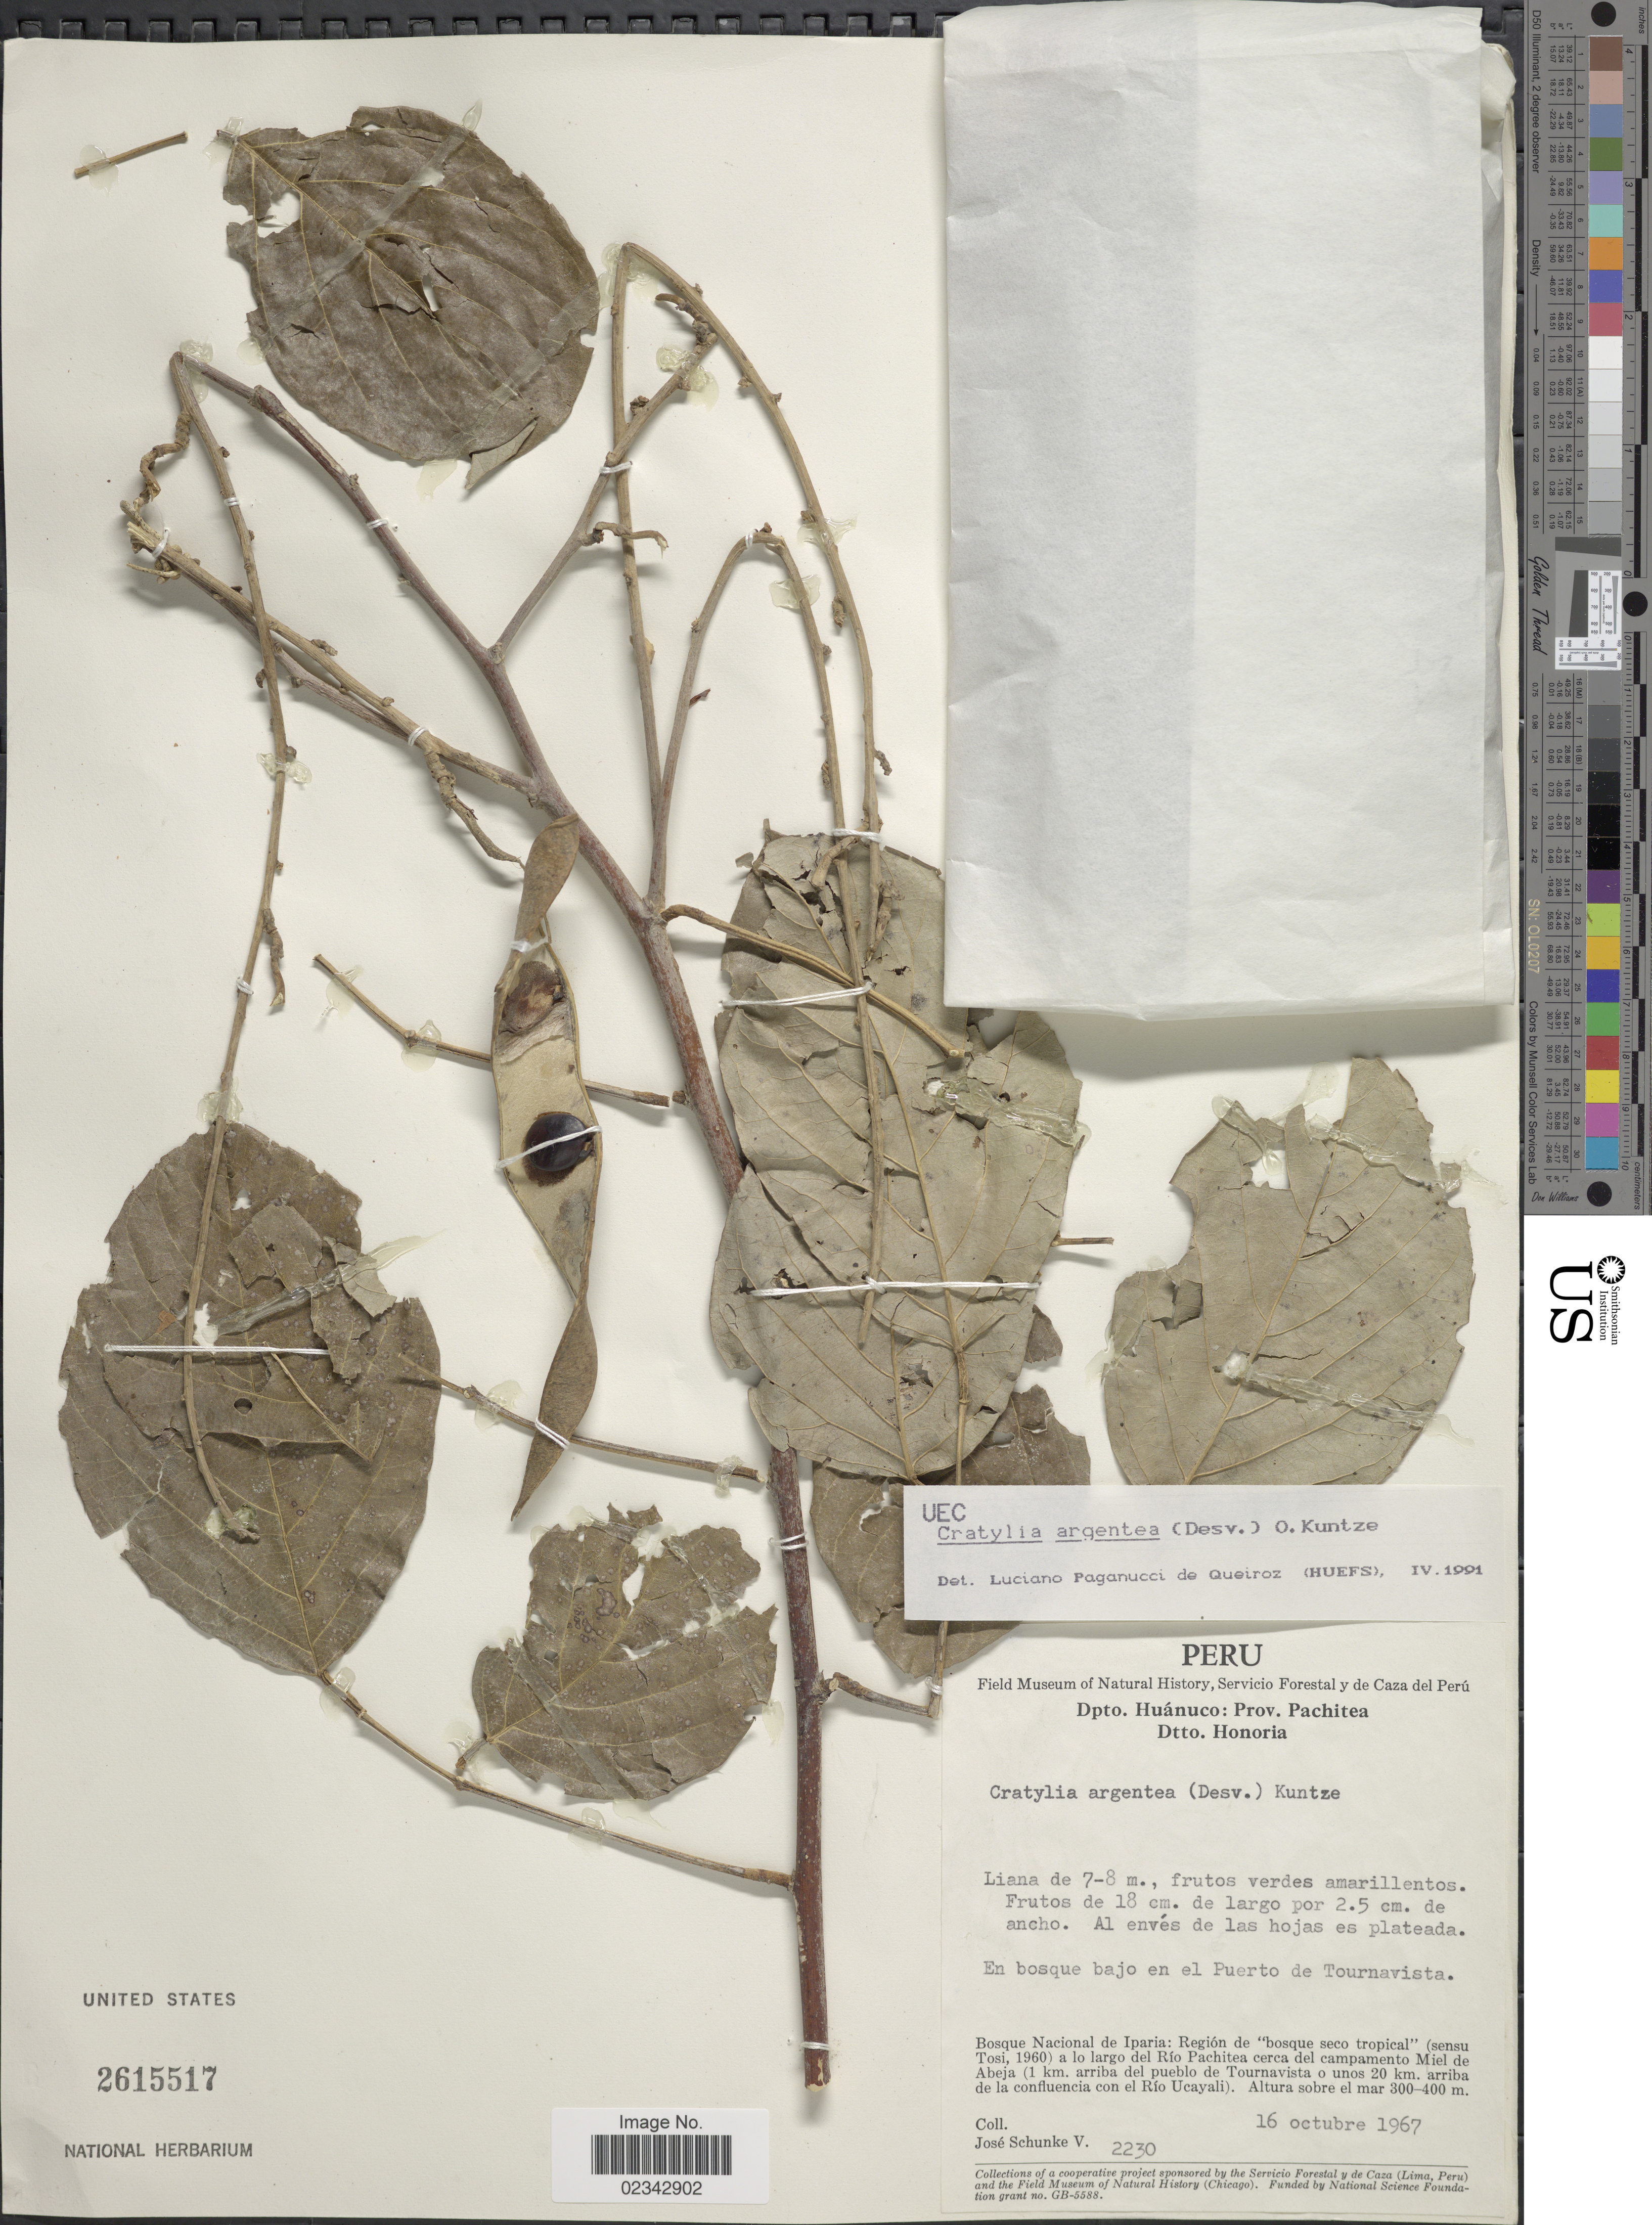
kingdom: Plantae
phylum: Tracheophyta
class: Magnoliopsida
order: Fabales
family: Fabaceae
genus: Cratylia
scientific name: Cratylia argentea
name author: (Desv.) Kuntze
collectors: J. Schunke Vigo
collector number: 2230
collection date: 1967-10-16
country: Peru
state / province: Huánuco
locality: Dpto. Huánico: Prov. Pachitea, Dtto. Honoria, En bosque bajo en el Puerto de Tournavista, osque Nacional de Iparia de 'bosque seco tropical' (sensu Tosi, 1960) a lo alrgo del Rio Pachitea cerca del campamento Miel de Abeja ( 1 km. arriba del pueblo de Tournavista o unos 20 km arriba de la confluencia con el Río Ucayali)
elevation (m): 300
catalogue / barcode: US 2615517